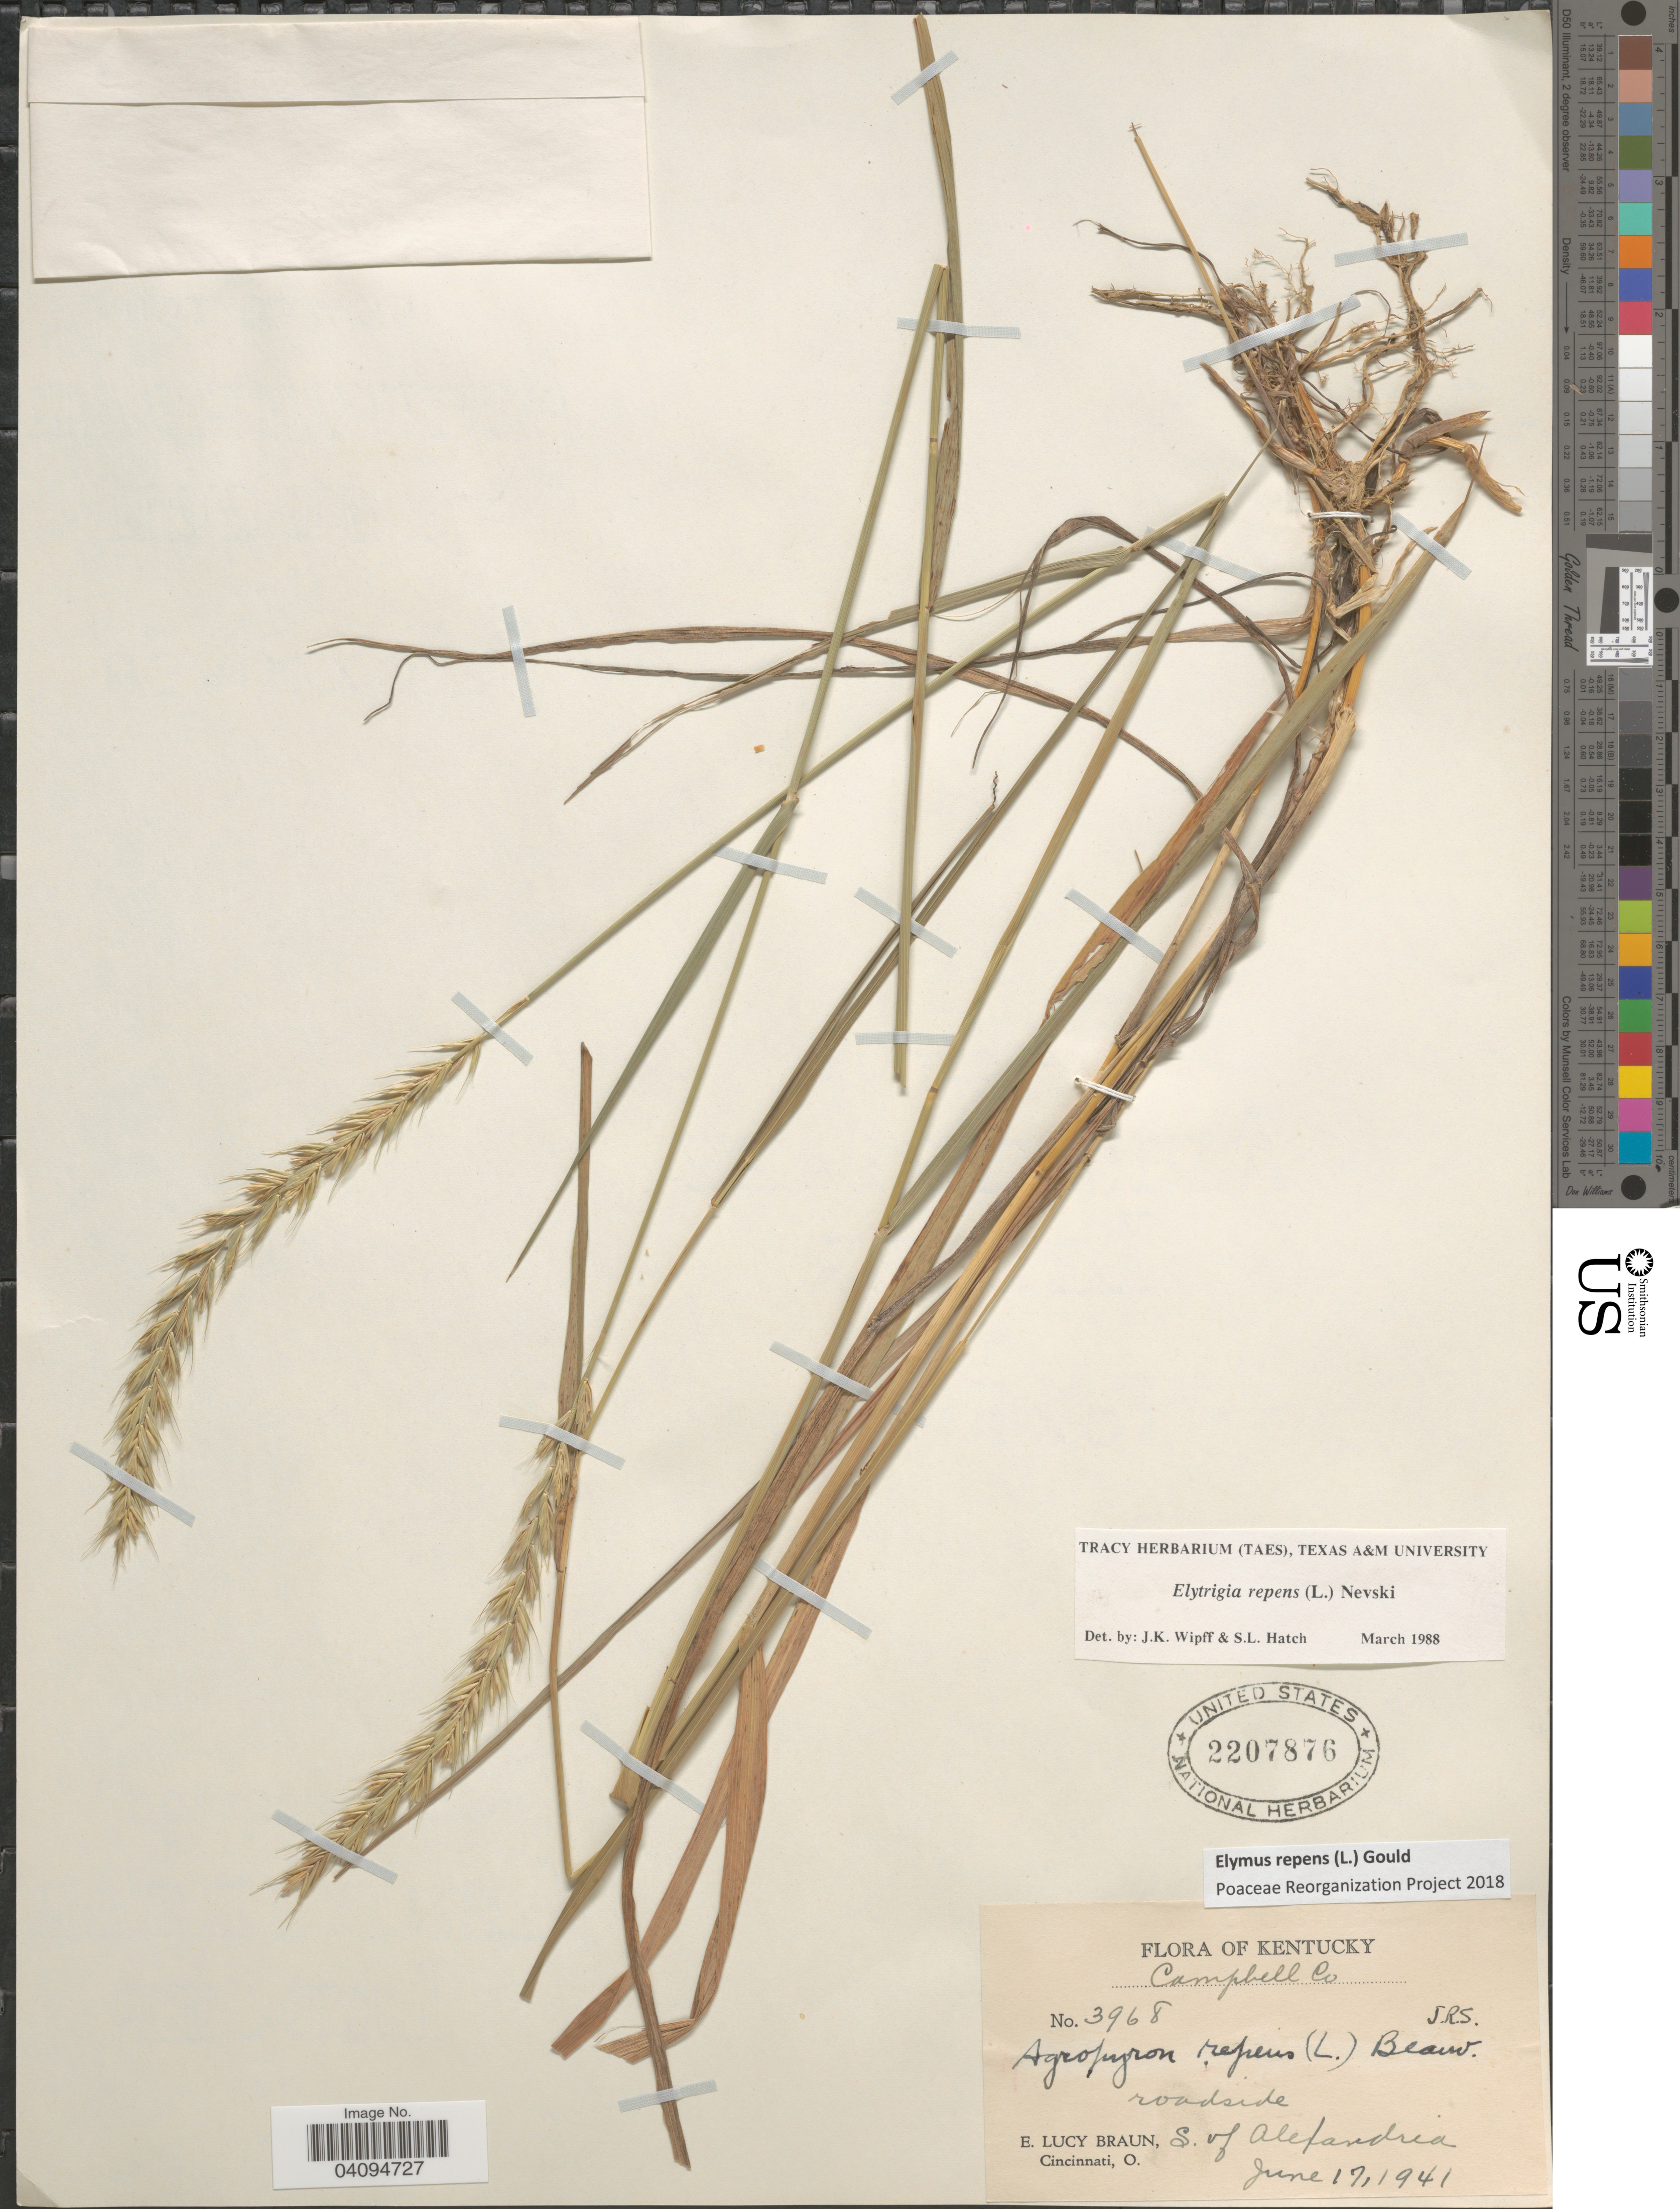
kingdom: Plantae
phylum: Tracheophyta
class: Liliopsida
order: Poales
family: Poaceae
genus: Elymus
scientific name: Elymus repens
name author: (L.) Gould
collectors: E. L. Braun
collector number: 3968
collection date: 1941-06-17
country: United States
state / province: Kentucky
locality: Campbell Co. Roadside. S. of Alexandria.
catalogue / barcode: US 2207876